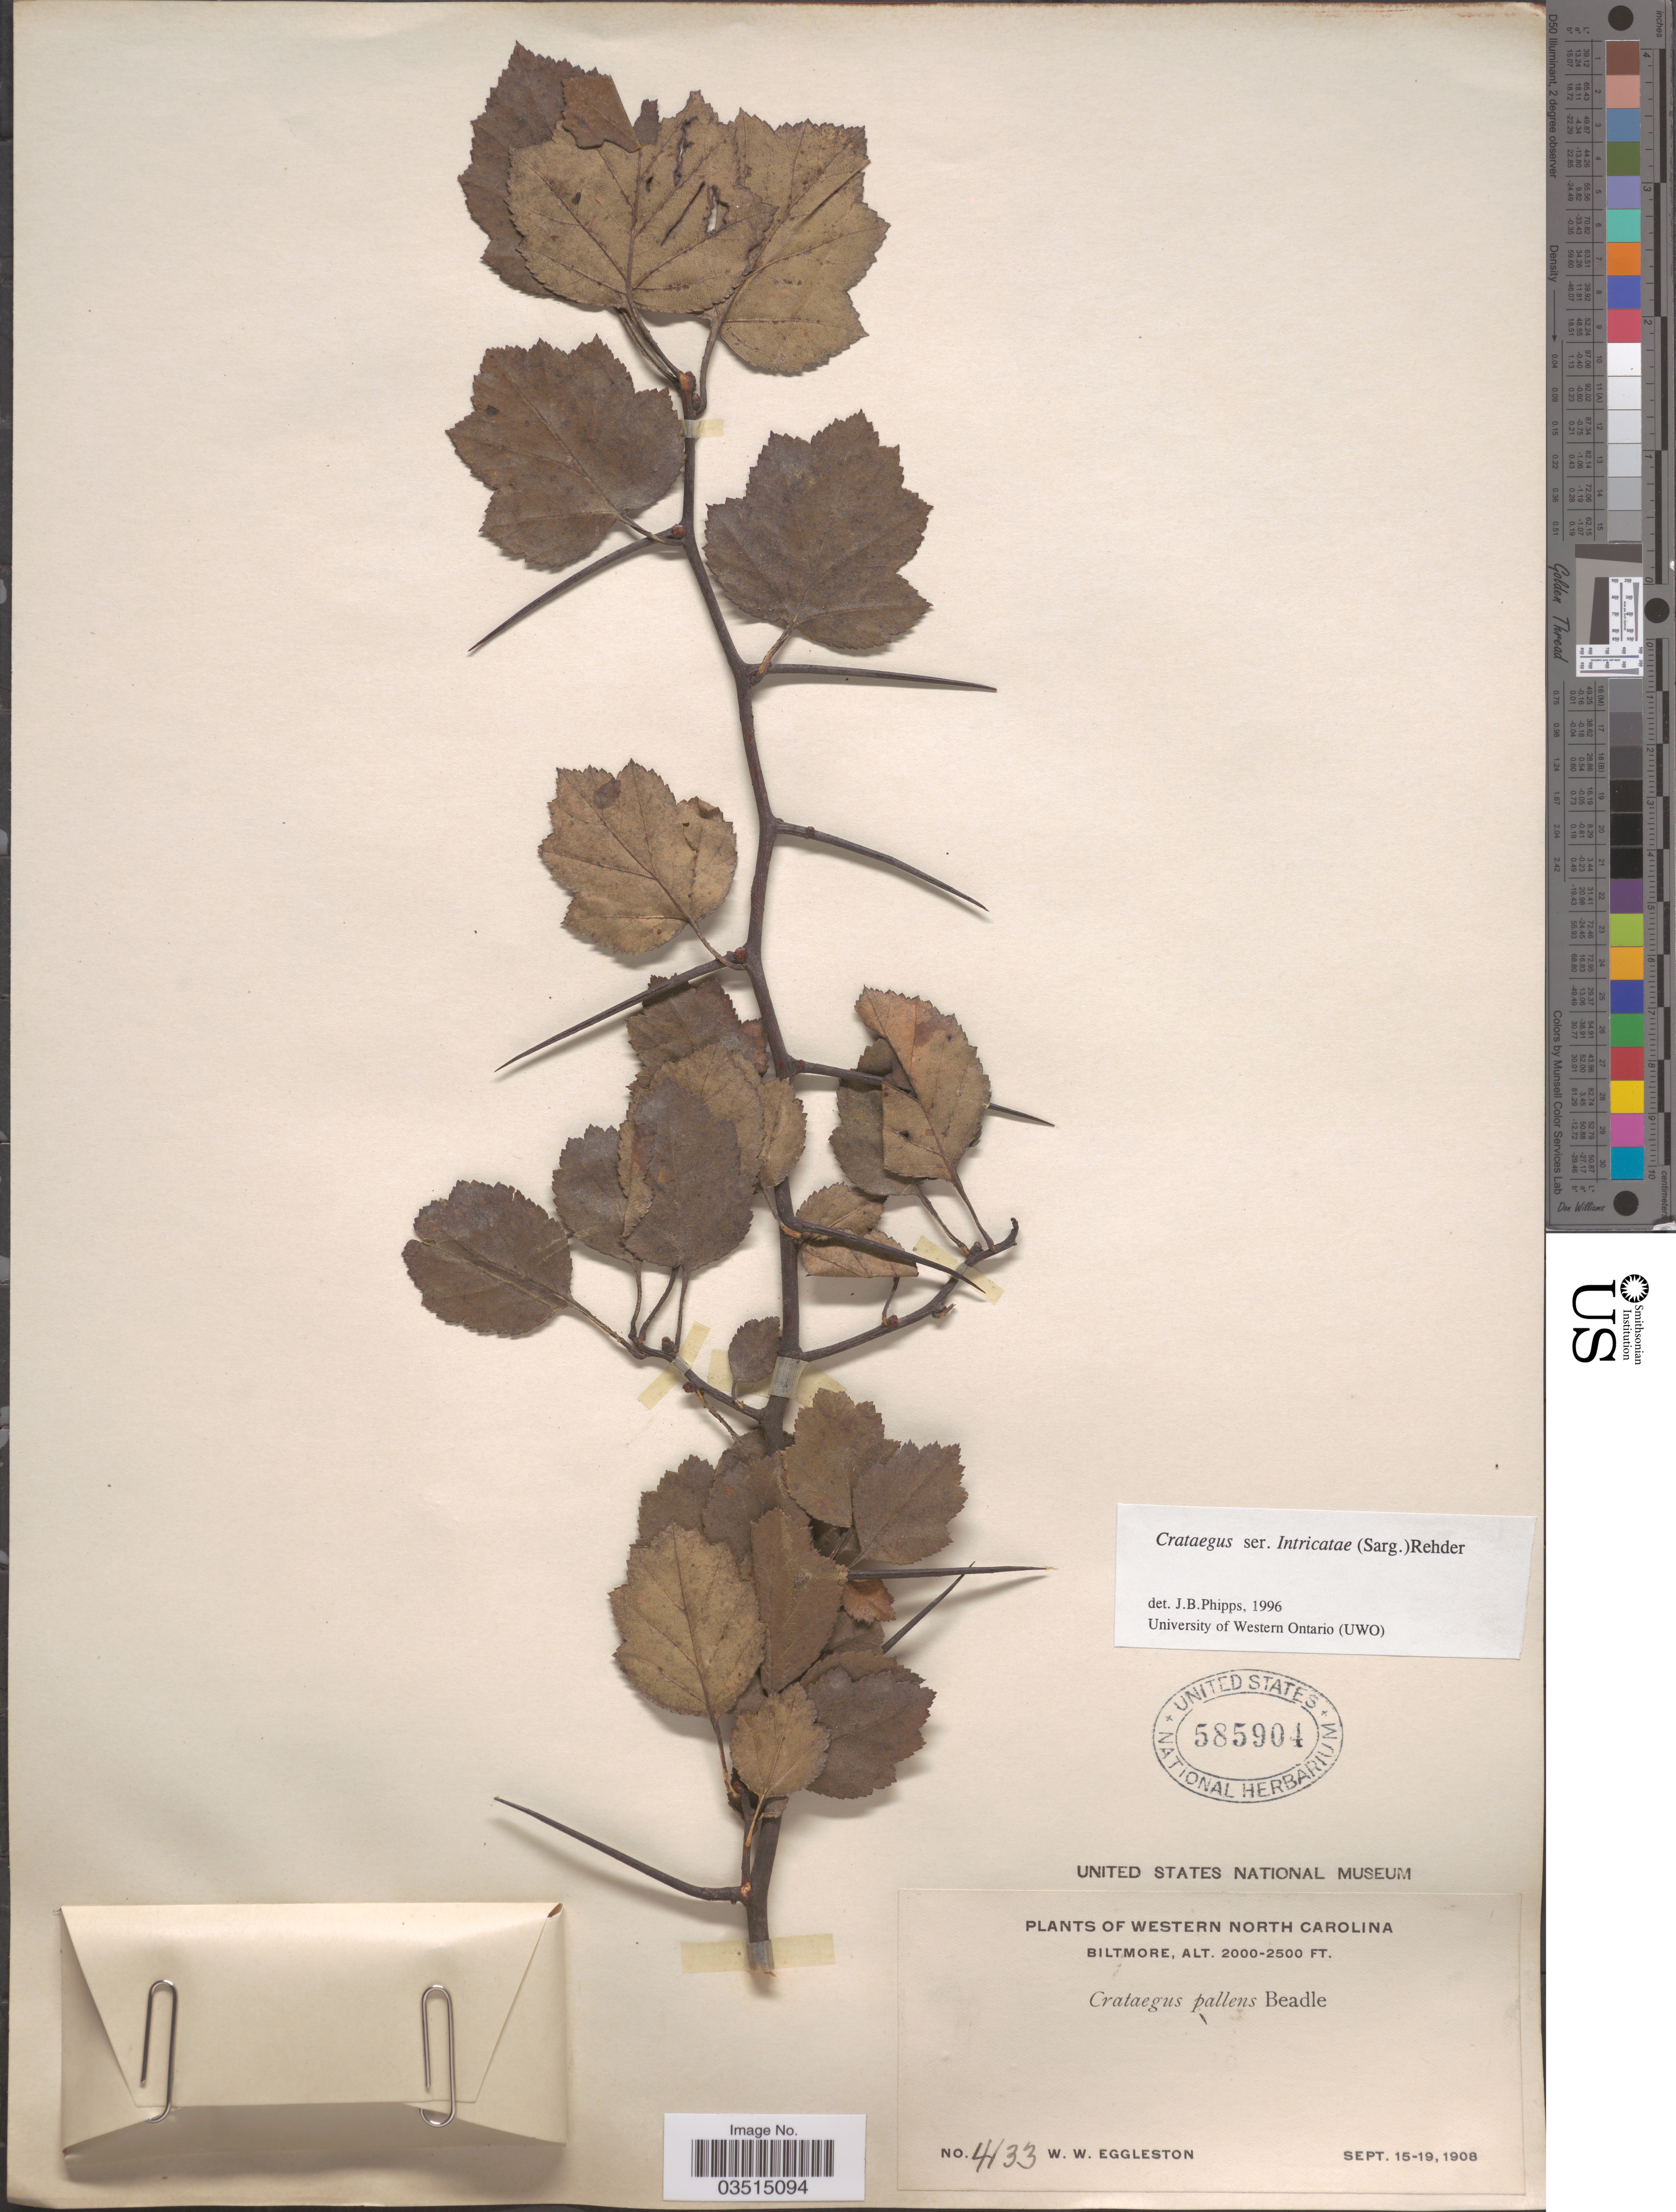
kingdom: Plantae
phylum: Tracheophyta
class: Magnoliopsida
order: Rosales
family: Rosaceae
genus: Crataegus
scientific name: Crataegus intricata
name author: Lange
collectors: W. W. Eggleston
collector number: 4133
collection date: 1908-09-15/1908-09-19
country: United States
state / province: North Carolina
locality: Western North Carolina. Biltmore.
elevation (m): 610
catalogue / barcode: US 585904